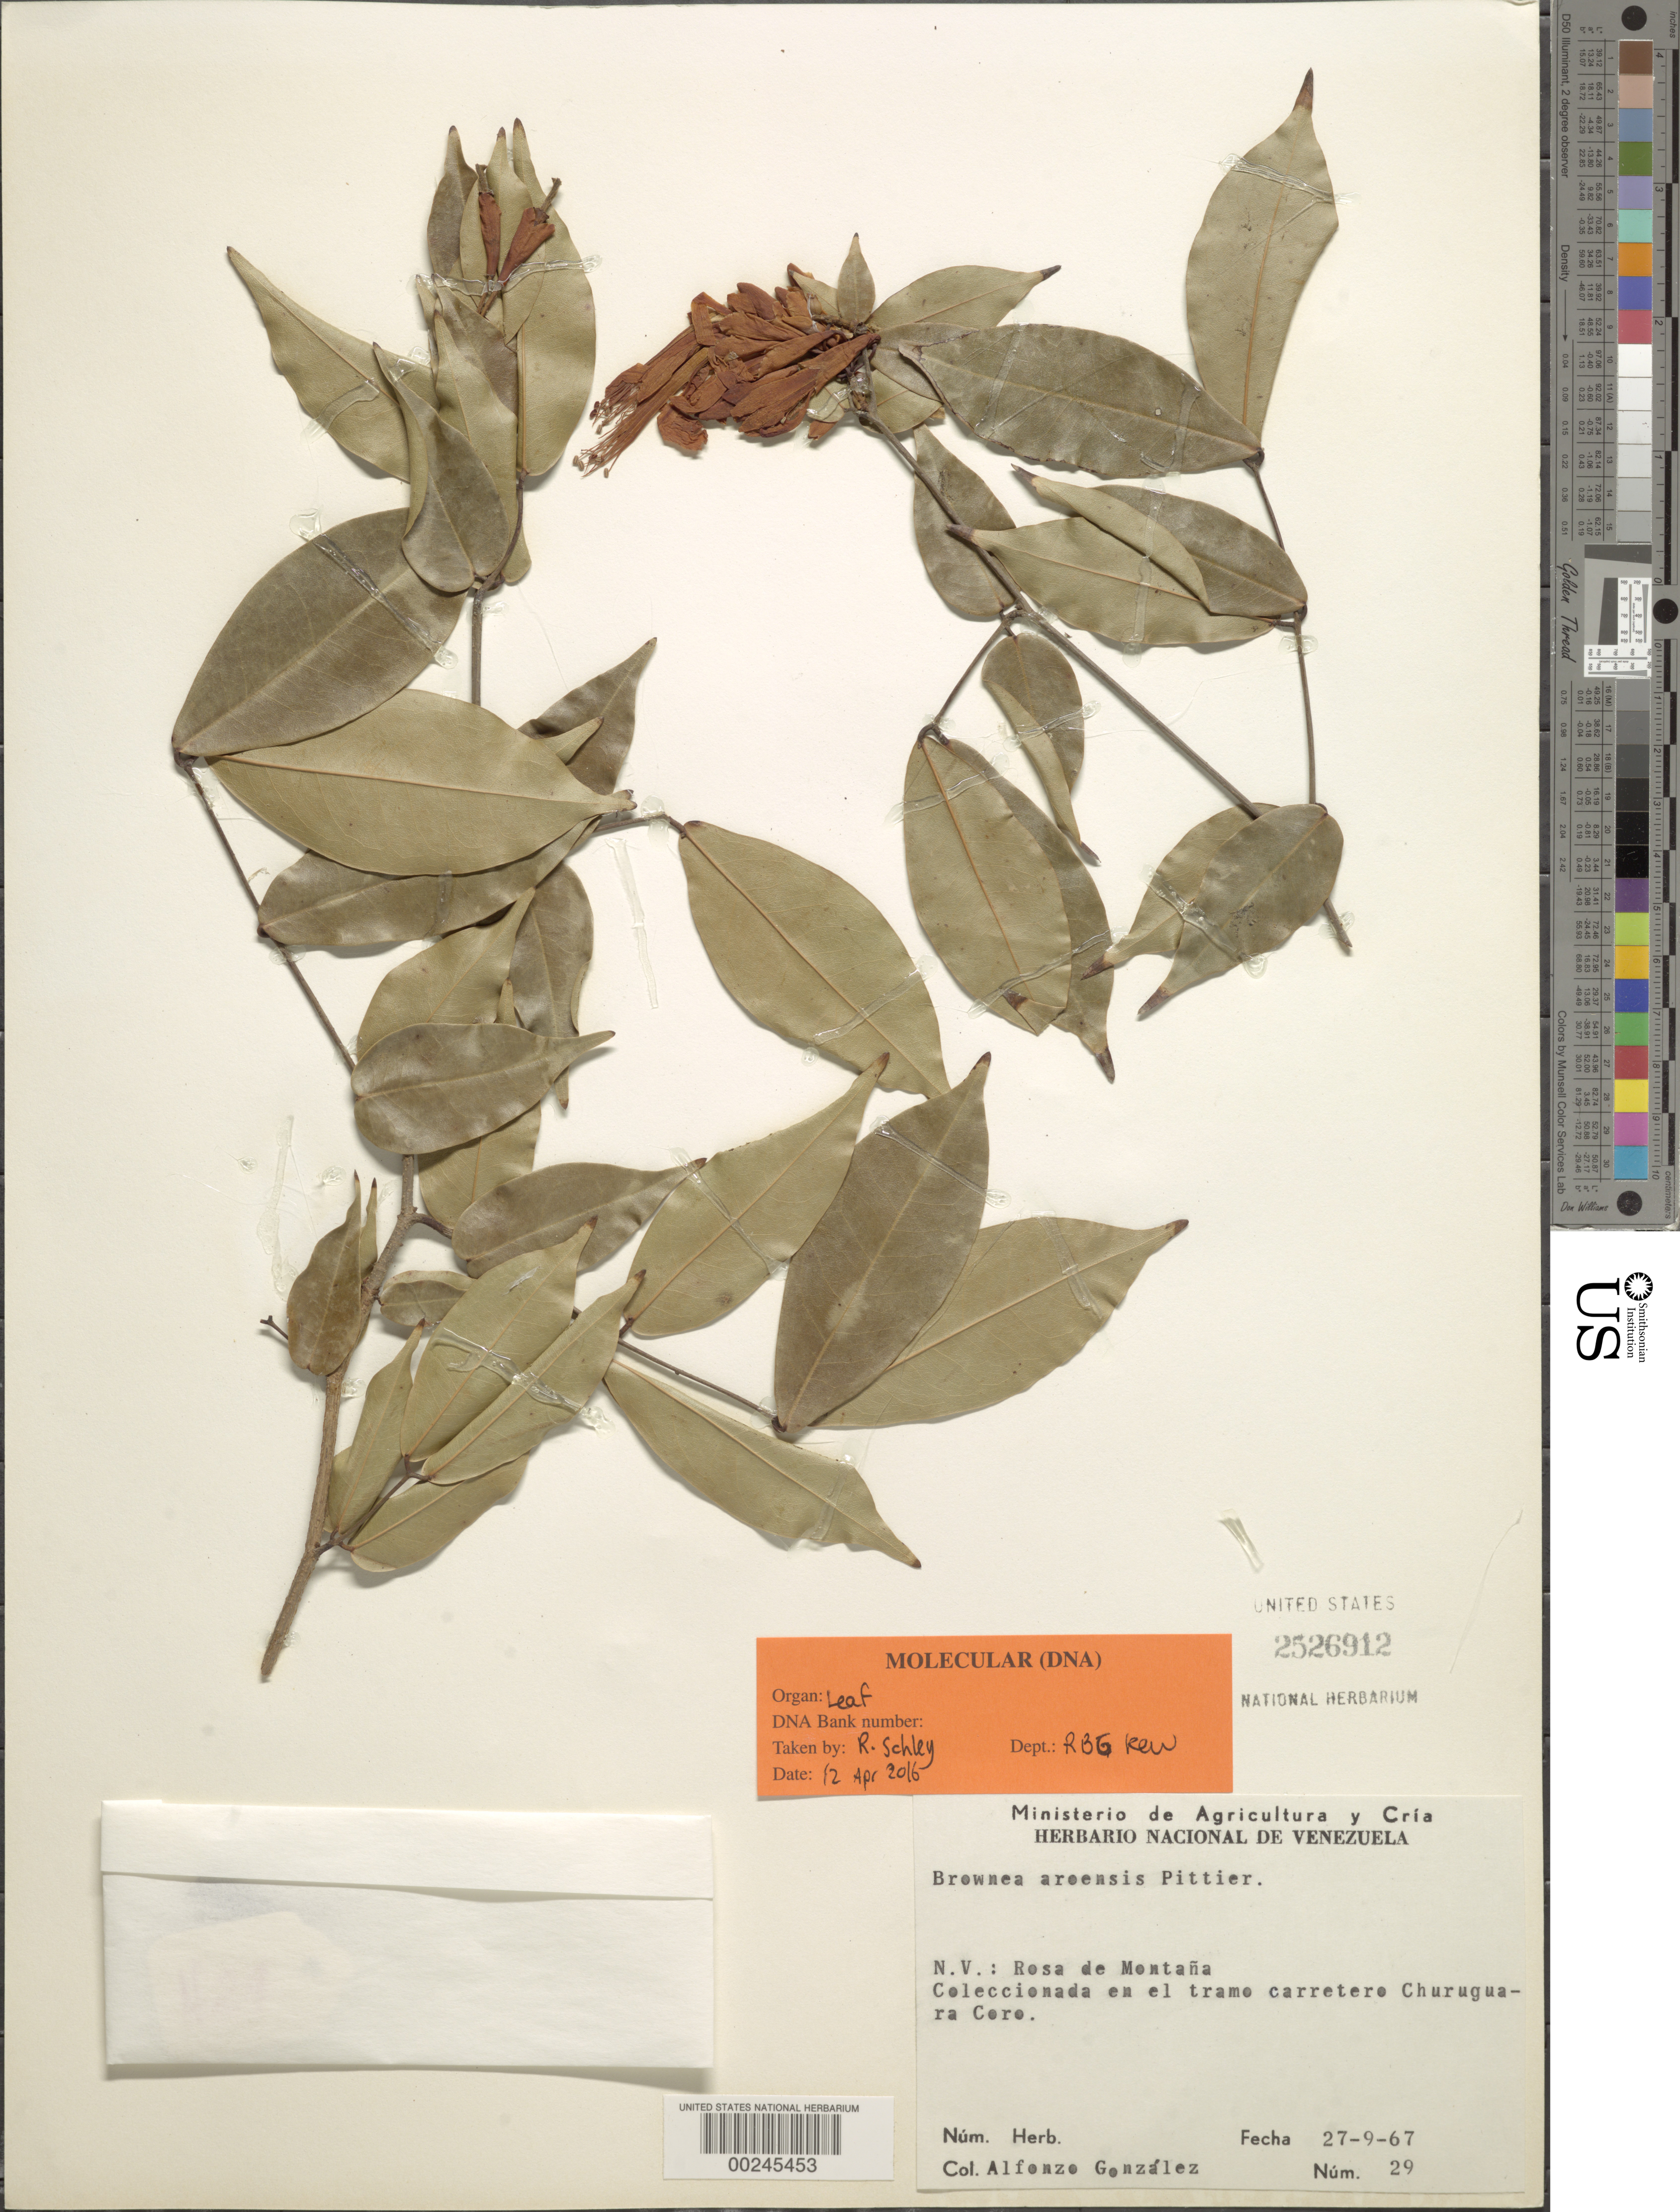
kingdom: Plantae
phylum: Tracheophyta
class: Magnoliopsida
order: Fabales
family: Fabaceae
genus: Brownea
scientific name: Brownea coccinea subsp. coccinea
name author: Jacq.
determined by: Santos-Silva, J.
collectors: A. C. González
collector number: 29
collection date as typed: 27 Sep 1967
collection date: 1967-09-27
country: Venezuela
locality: Highway churuguara coro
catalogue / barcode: US 2526912